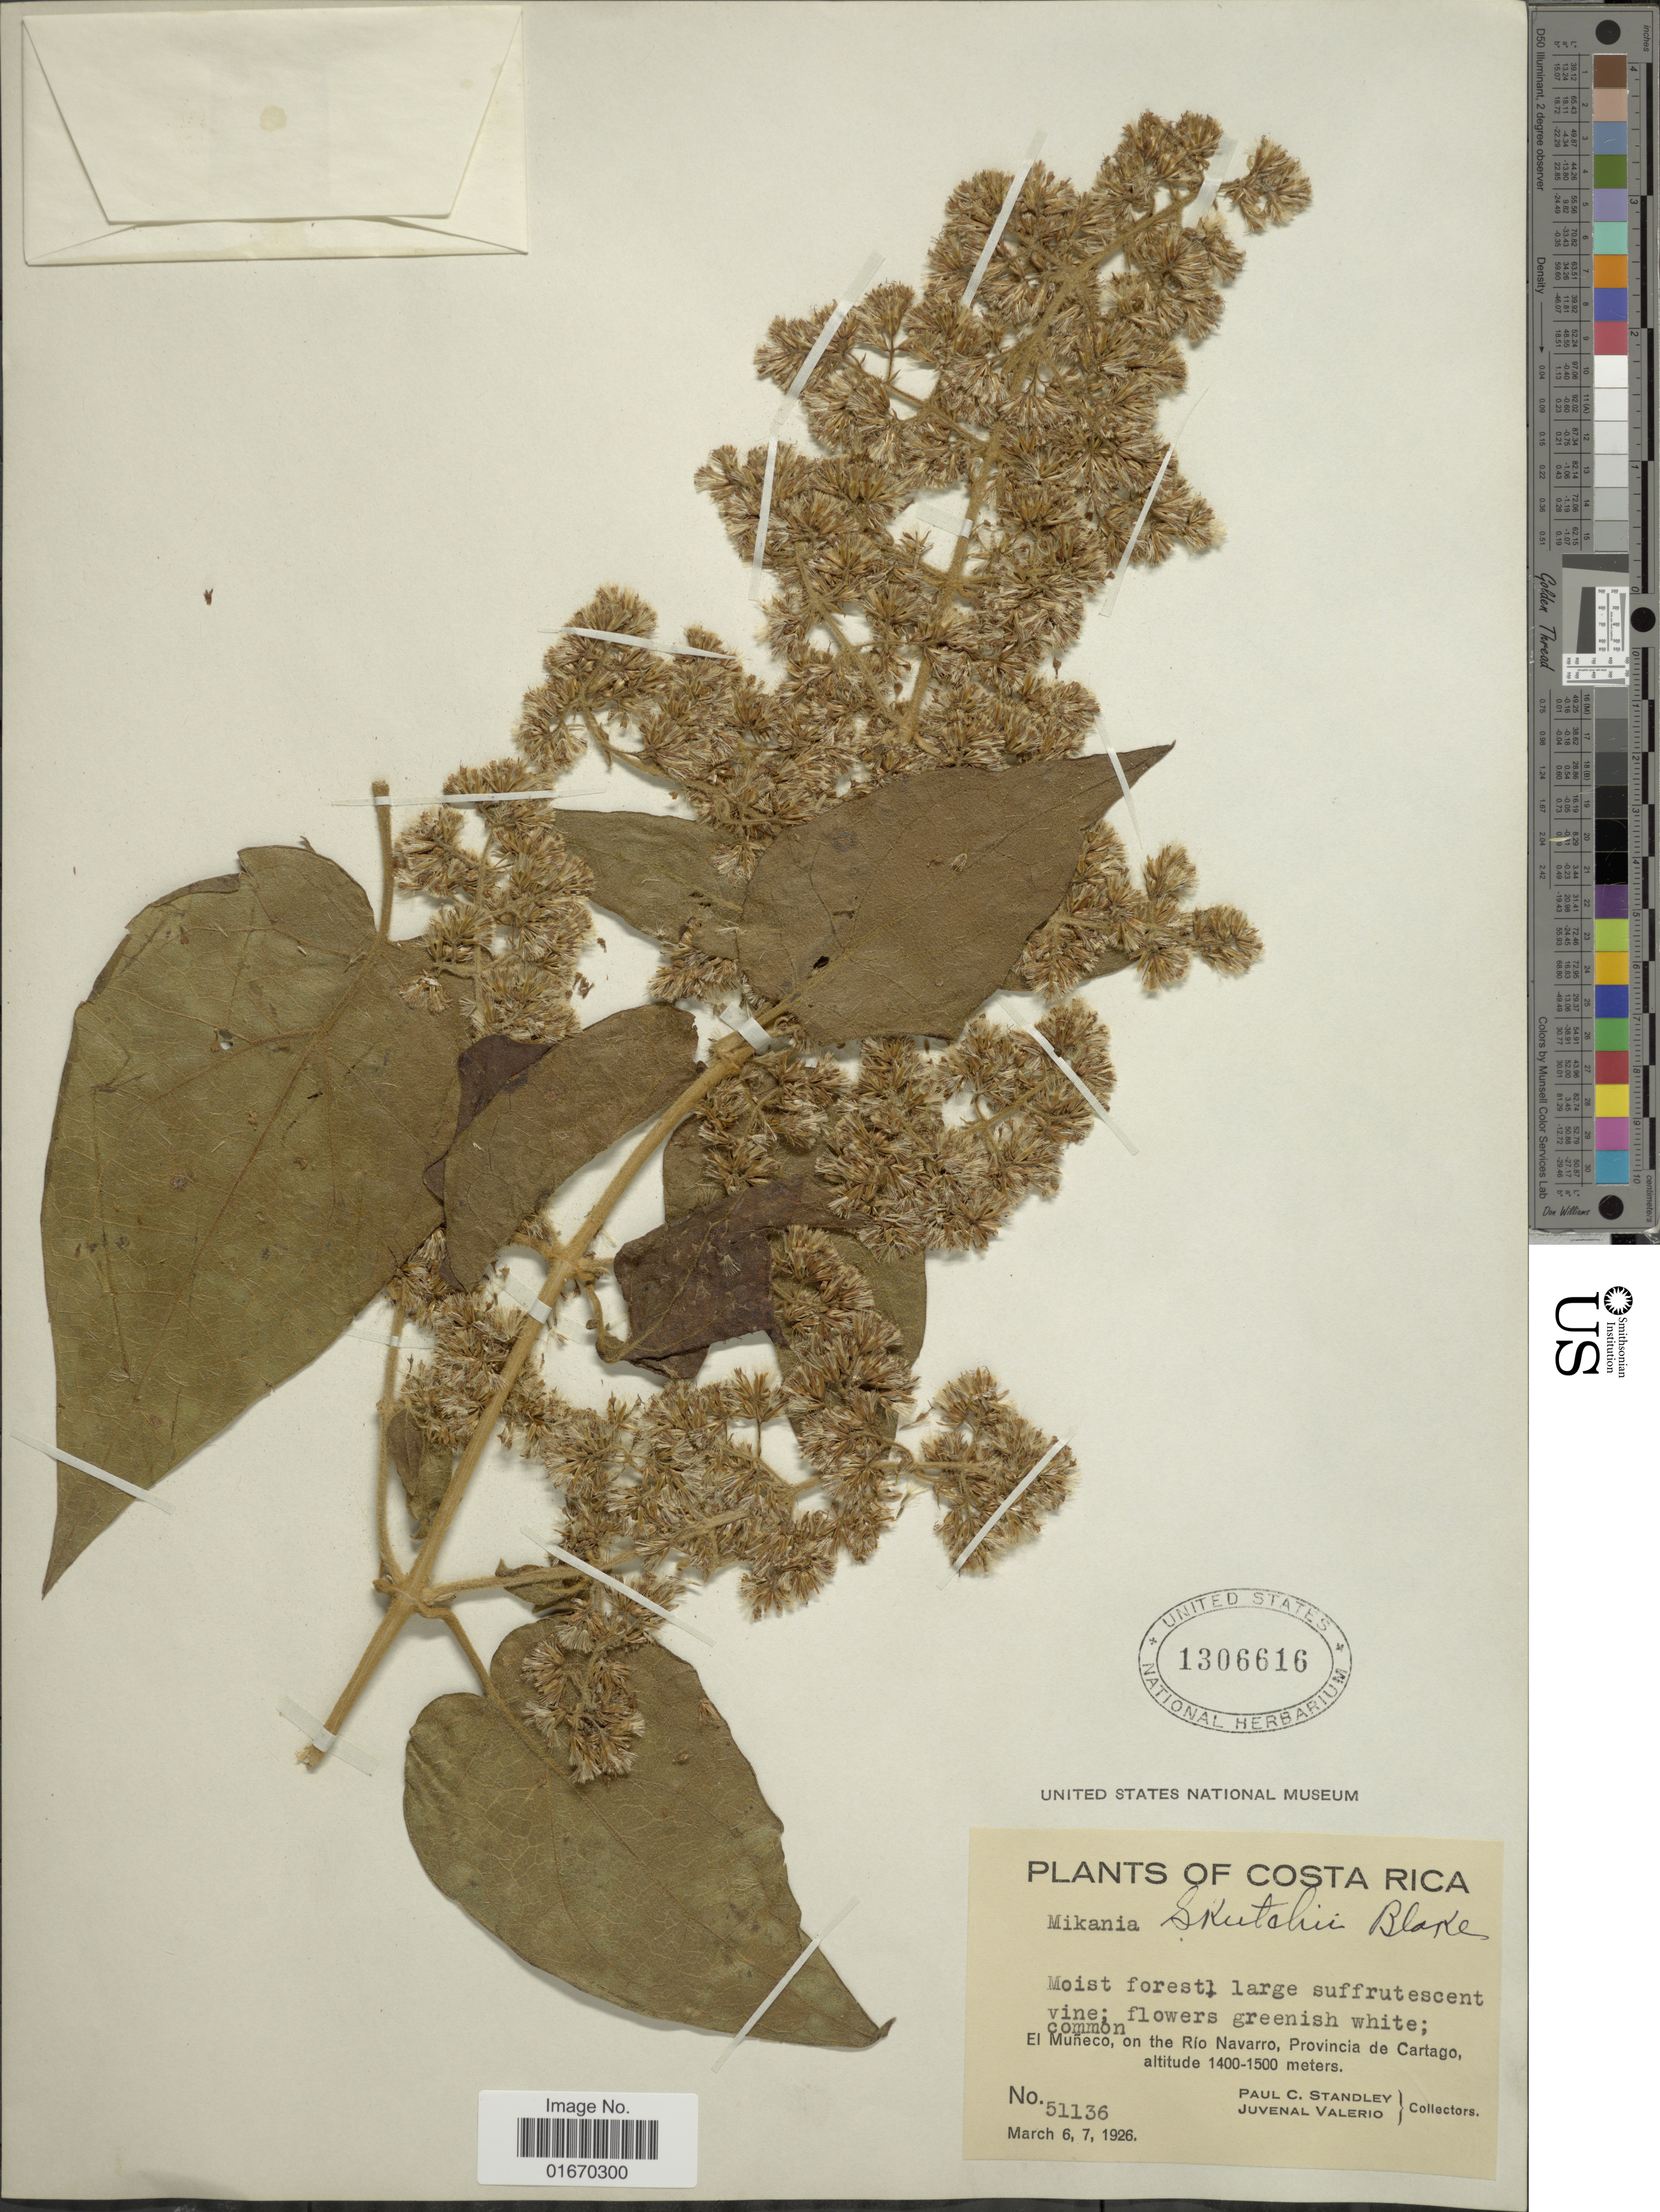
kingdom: Plantae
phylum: Tracheophyta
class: Magnoliopsida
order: Asterales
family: Asteraceae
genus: Mikania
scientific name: Mikania banisteriae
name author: DC.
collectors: P. C. Standley & J. Valerio R.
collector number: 51136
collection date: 1926-03-06/1926-03-07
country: Costa Rica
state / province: Cartago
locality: El Muneco, on the Rio Navarro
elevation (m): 1400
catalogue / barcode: US 1306616